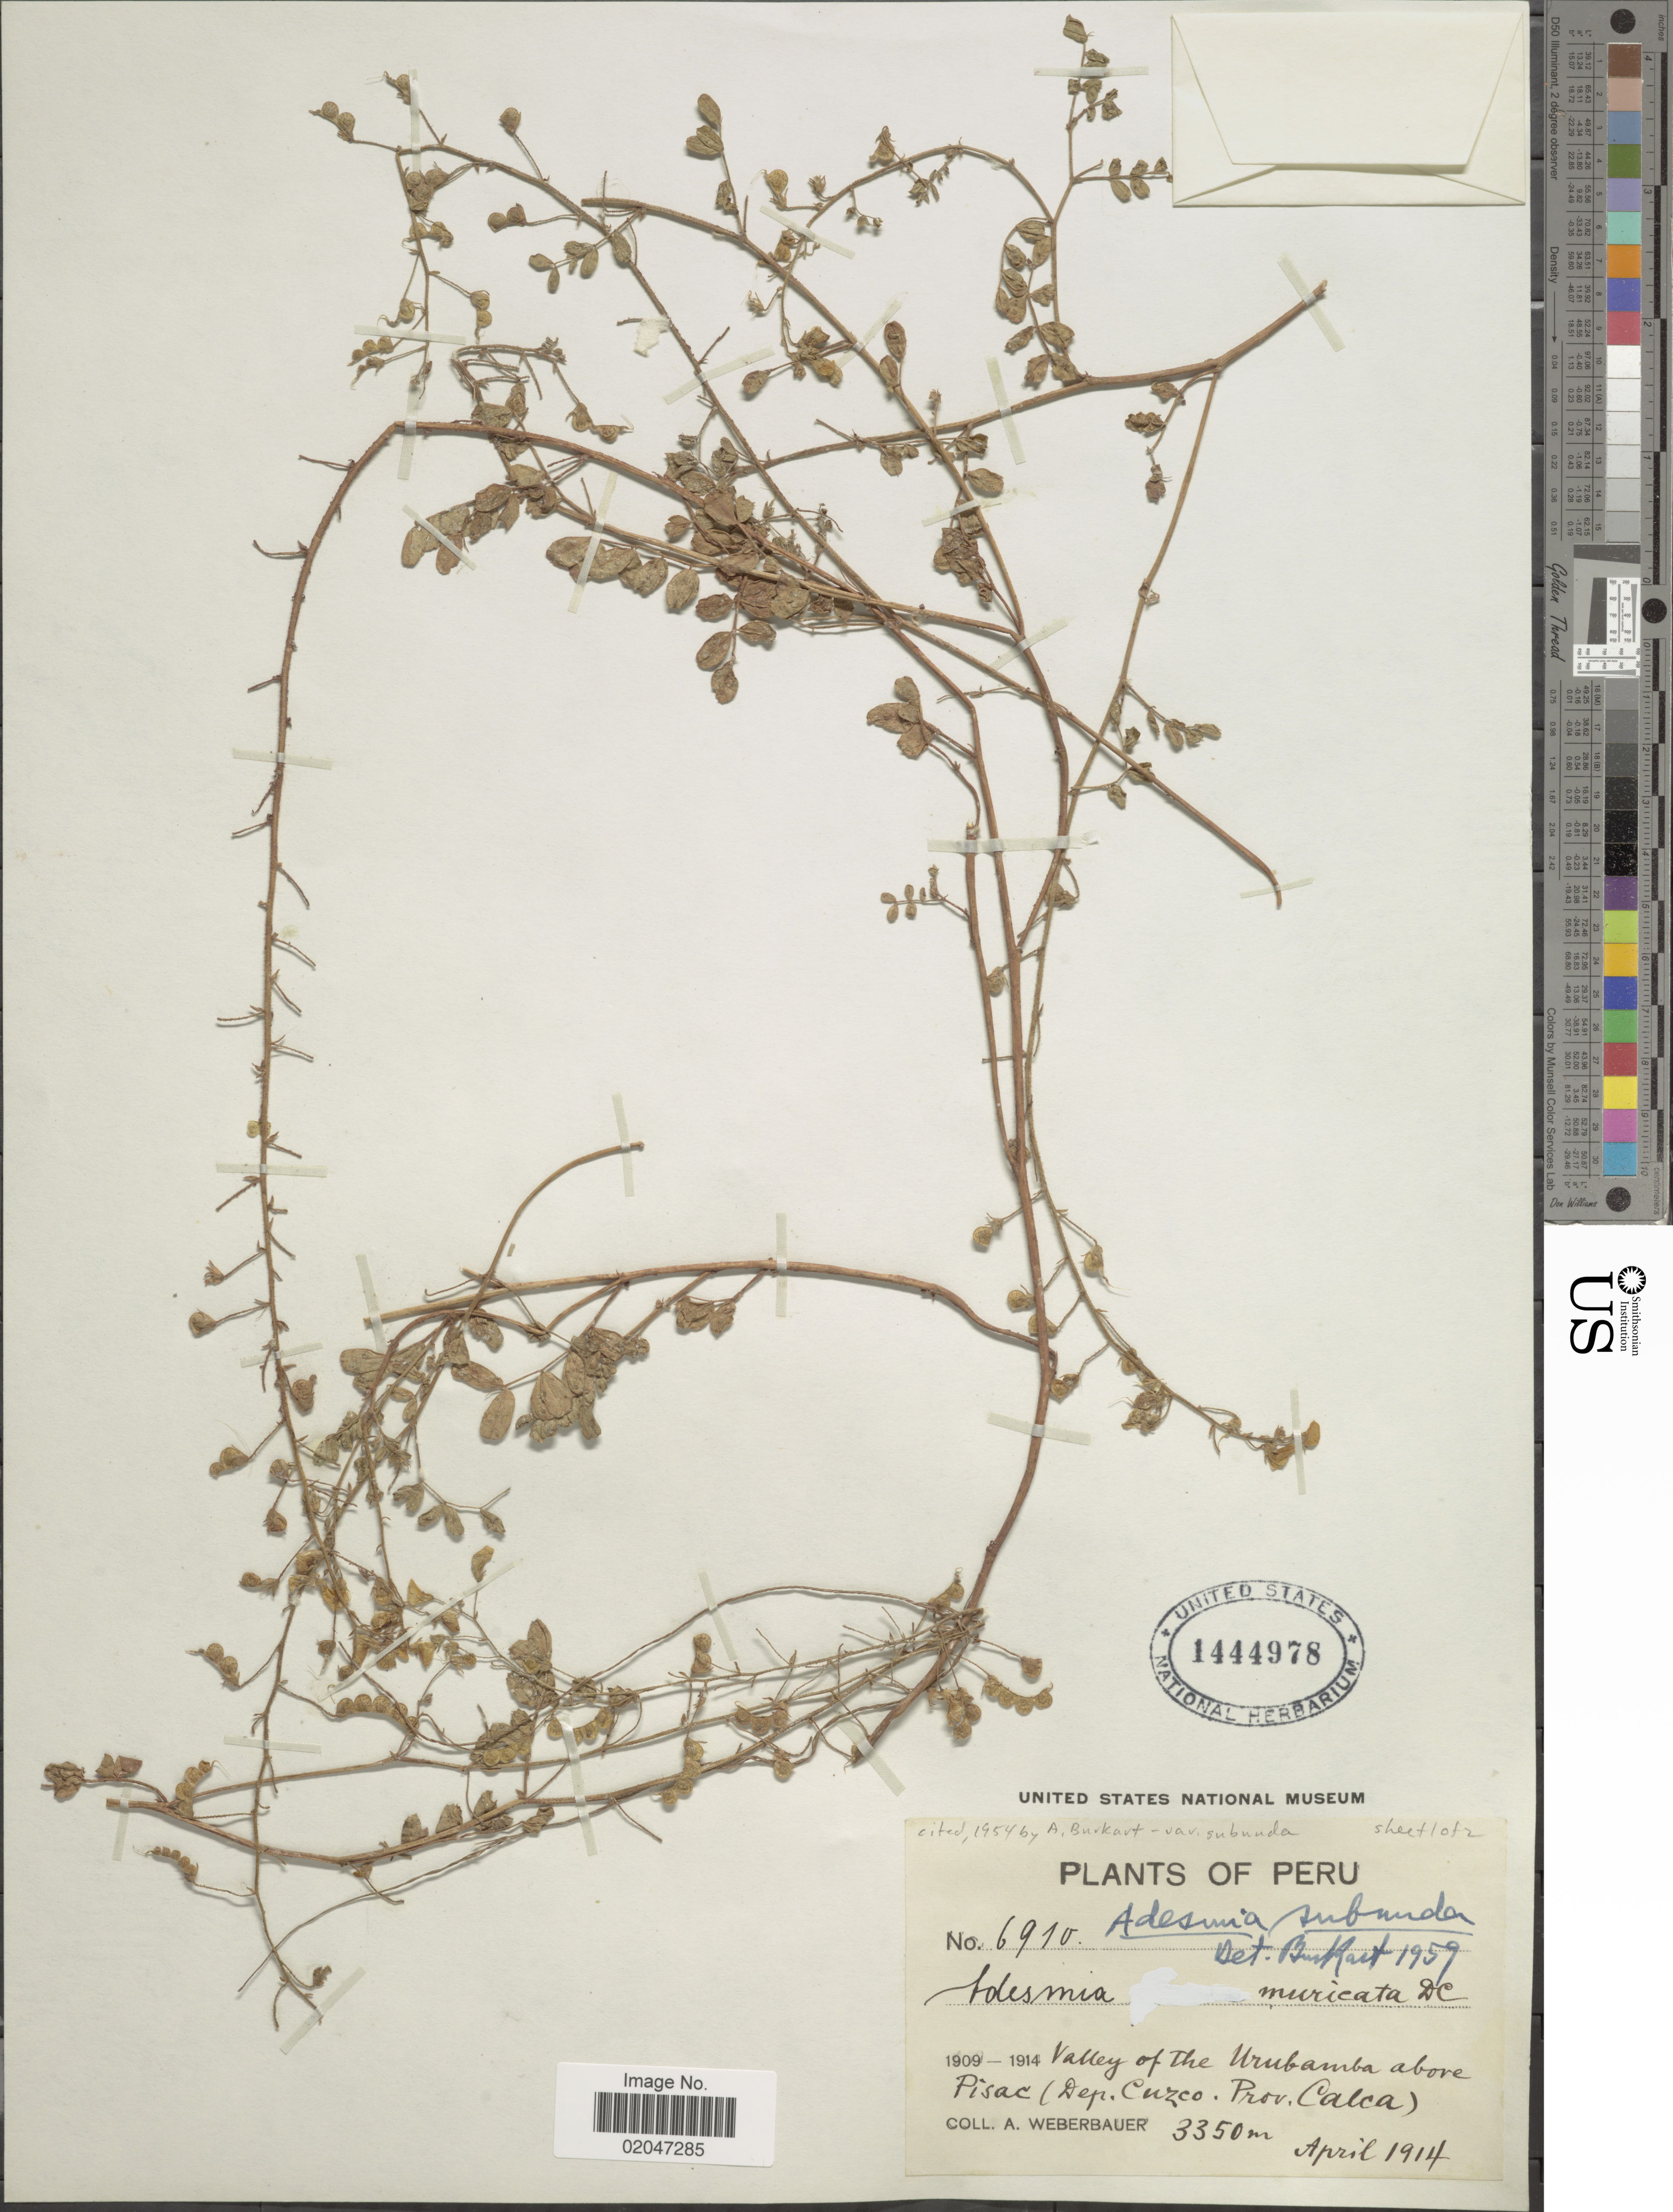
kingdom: Plantae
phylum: Tracheophyta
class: Magnoliopsida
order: Fabales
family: Fabaceae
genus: Adesmia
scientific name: Adesmia subnuda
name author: (A. Gray) Burkart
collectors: A. Weberbauer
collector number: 6910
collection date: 1914-04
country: Peru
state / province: Cusco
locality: Valley of the Urubamba above Pisac (Dep. Cuzco. Prov. Calca)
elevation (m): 3350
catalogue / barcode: US 1444978